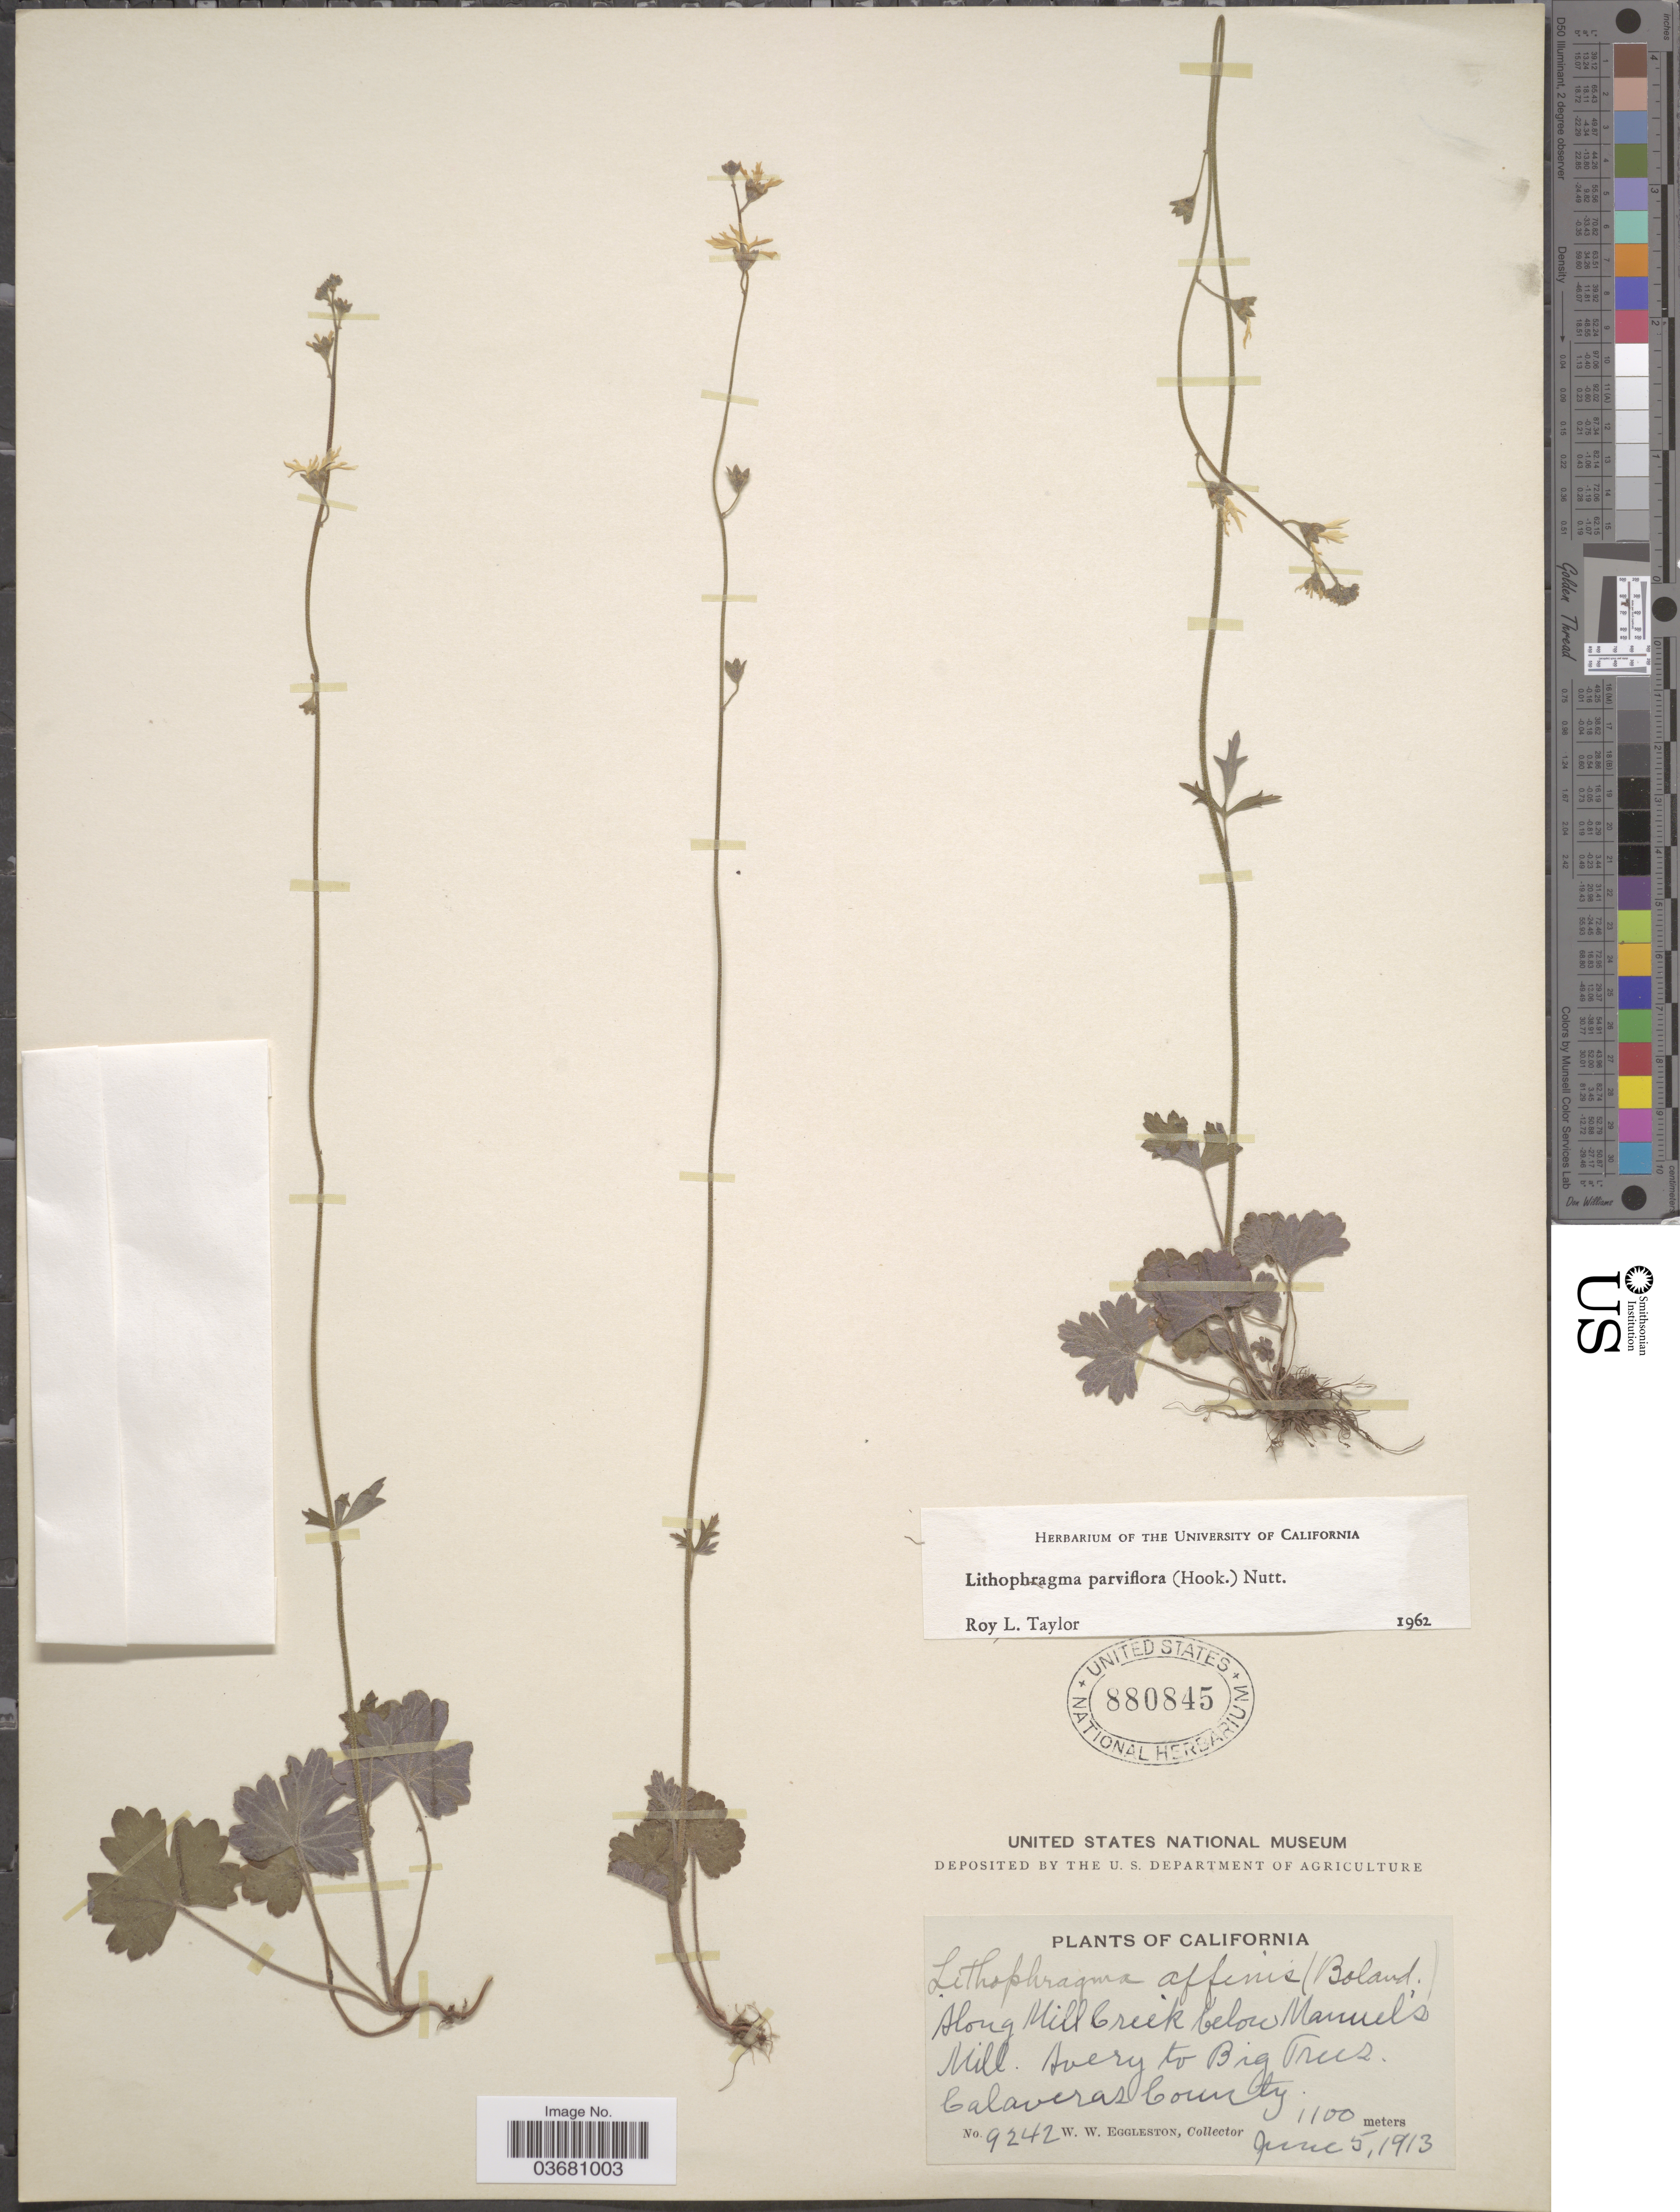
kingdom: Plantae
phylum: Tracheophyta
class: Magnoliopsida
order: Saxifragales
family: Saxifragaceae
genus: Lithophragma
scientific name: Lithophragma parviflorum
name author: (Hook.) Nutt.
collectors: W. W. Eggleston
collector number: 9242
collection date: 1913-06-05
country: United States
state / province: California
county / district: Calaveras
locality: Along Hill Creek below Manuel's Hill. Avery to Big Trees. Calaveras County.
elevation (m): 1100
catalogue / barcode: US 880845